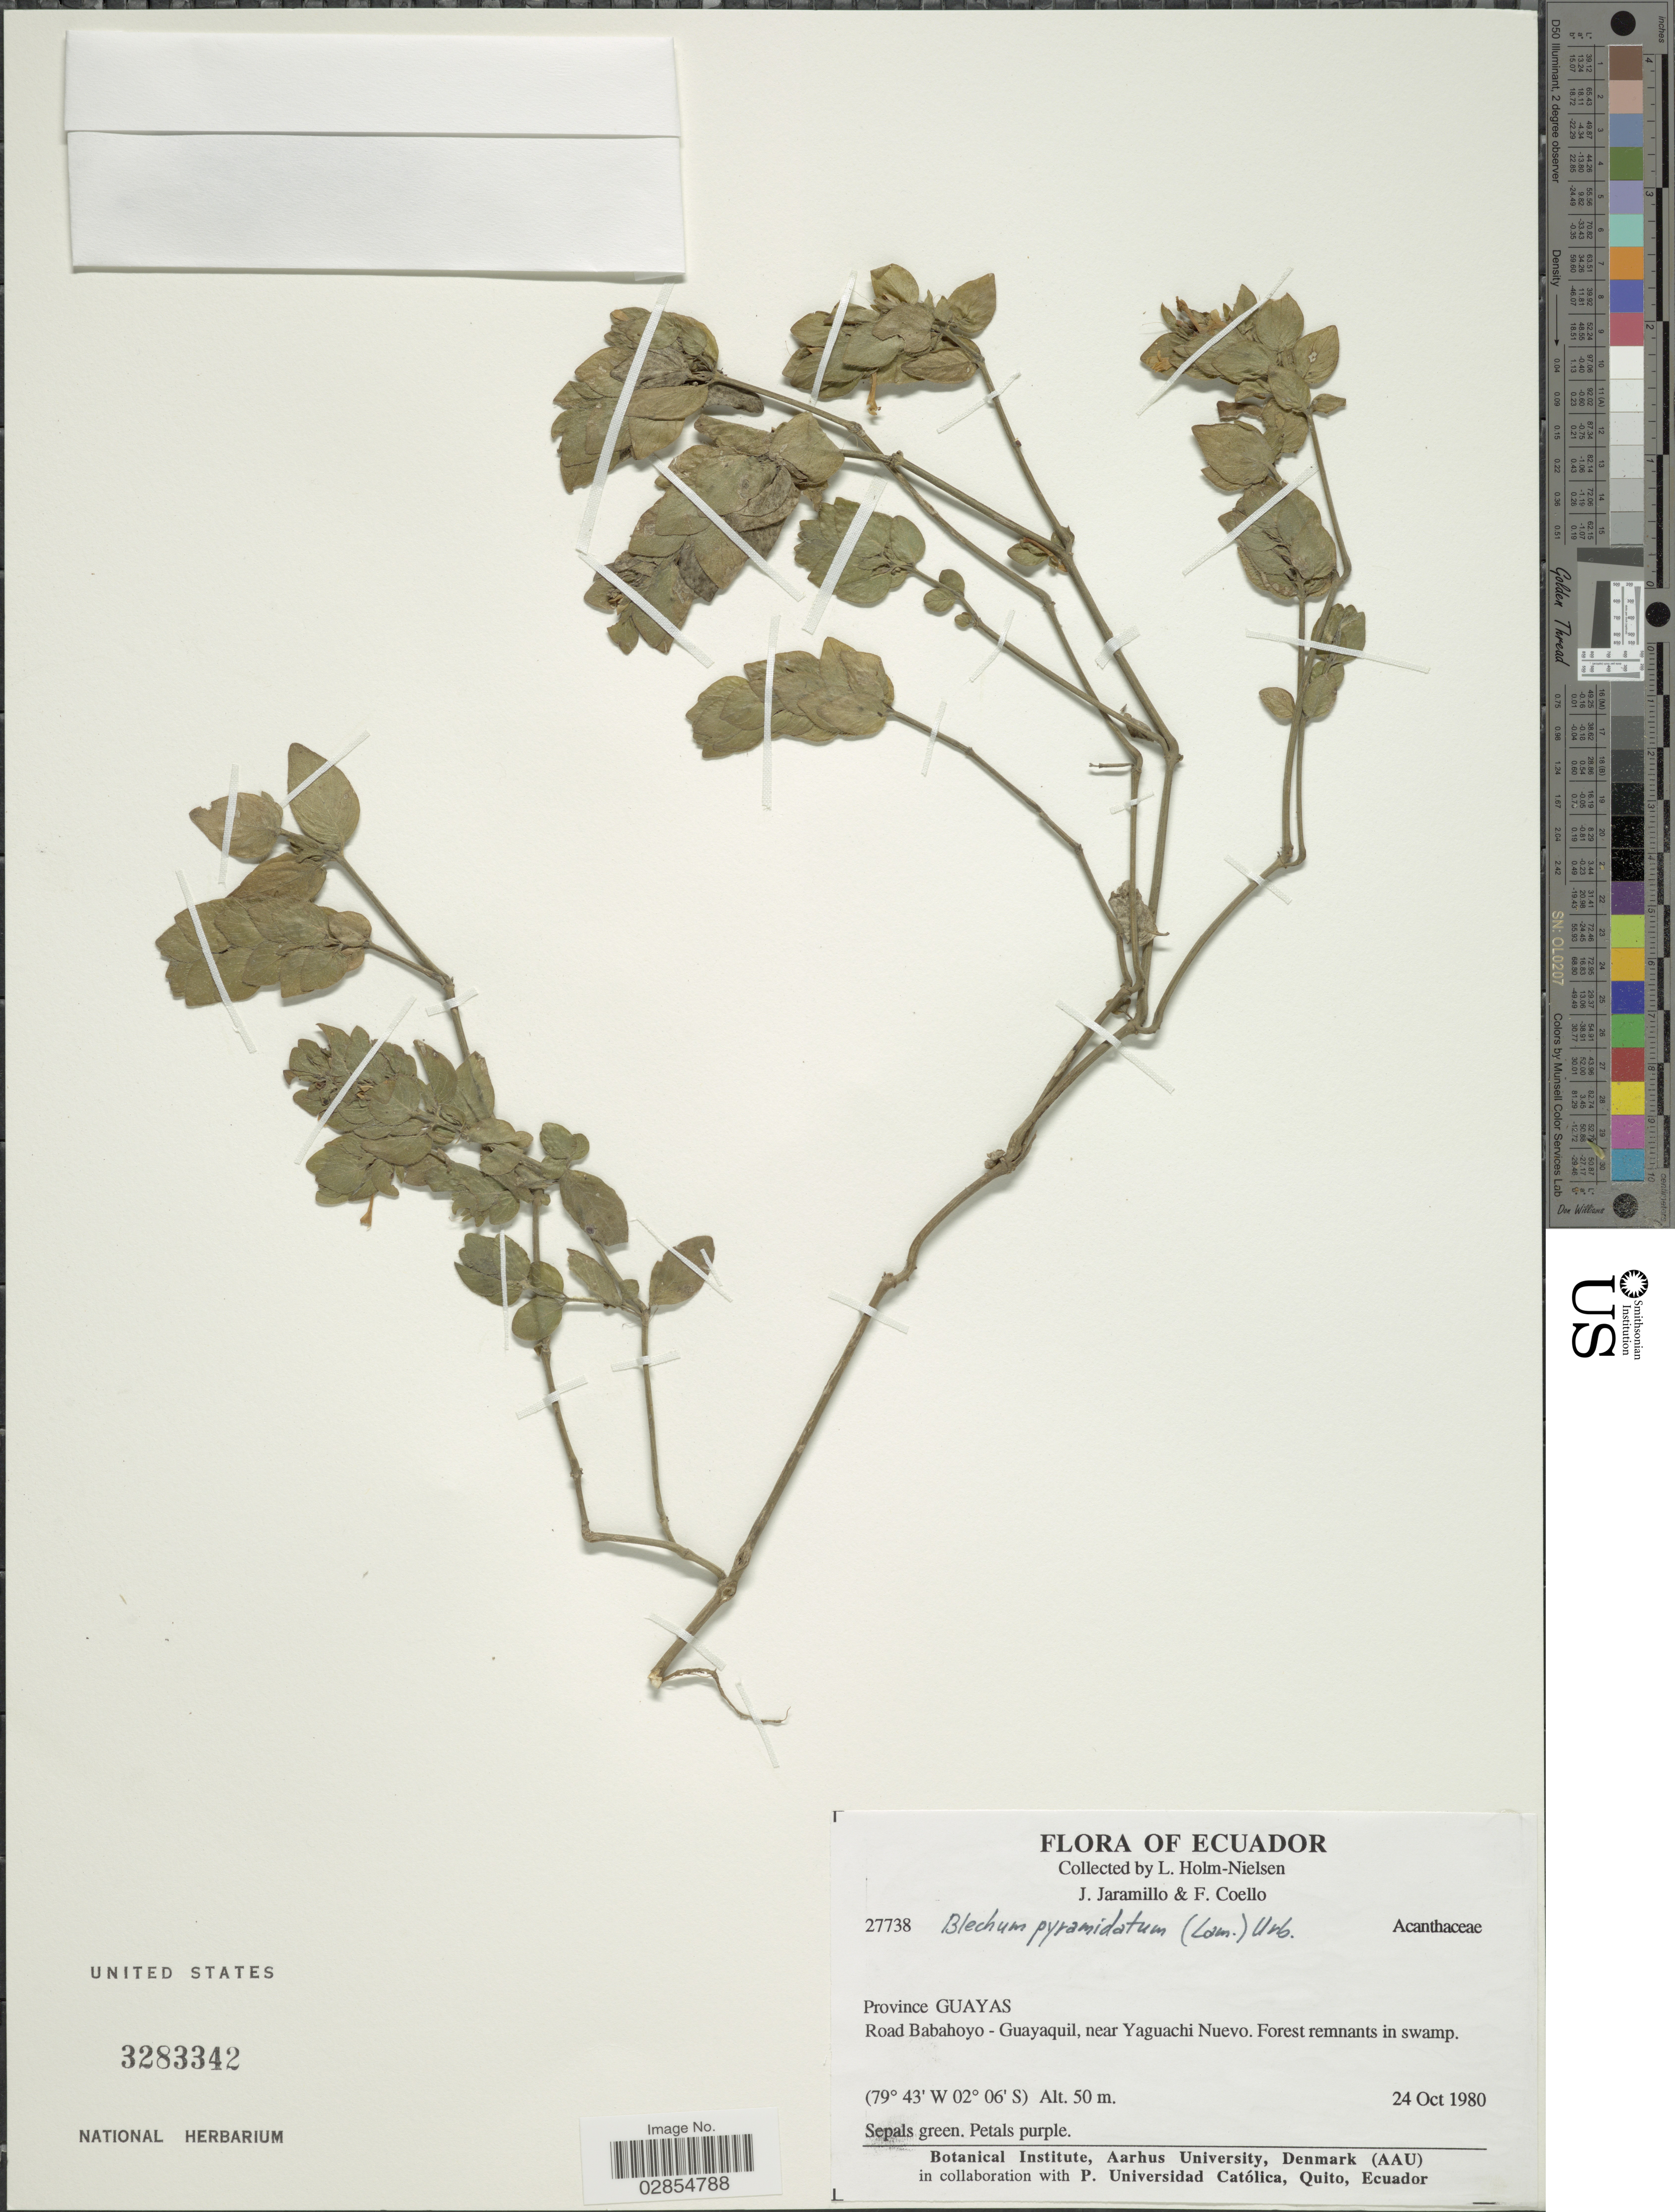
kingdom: Plantae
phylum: Tracheophyta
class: Magnoliopsida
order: Lamiales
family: Acanthaceae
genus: Blechum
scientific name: Blechum brownei f. puberulum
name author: Leonard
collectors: L. Holm-Nielsen, J. Jaramillo & F. Coello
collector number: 27738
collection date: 1980-10-24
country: Ecuador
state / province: Guayas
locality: Province Guayas. Road Babahoyo - Guayaquil, near Yaguachi Nuevo.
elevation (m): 50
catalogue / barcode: US 3283342